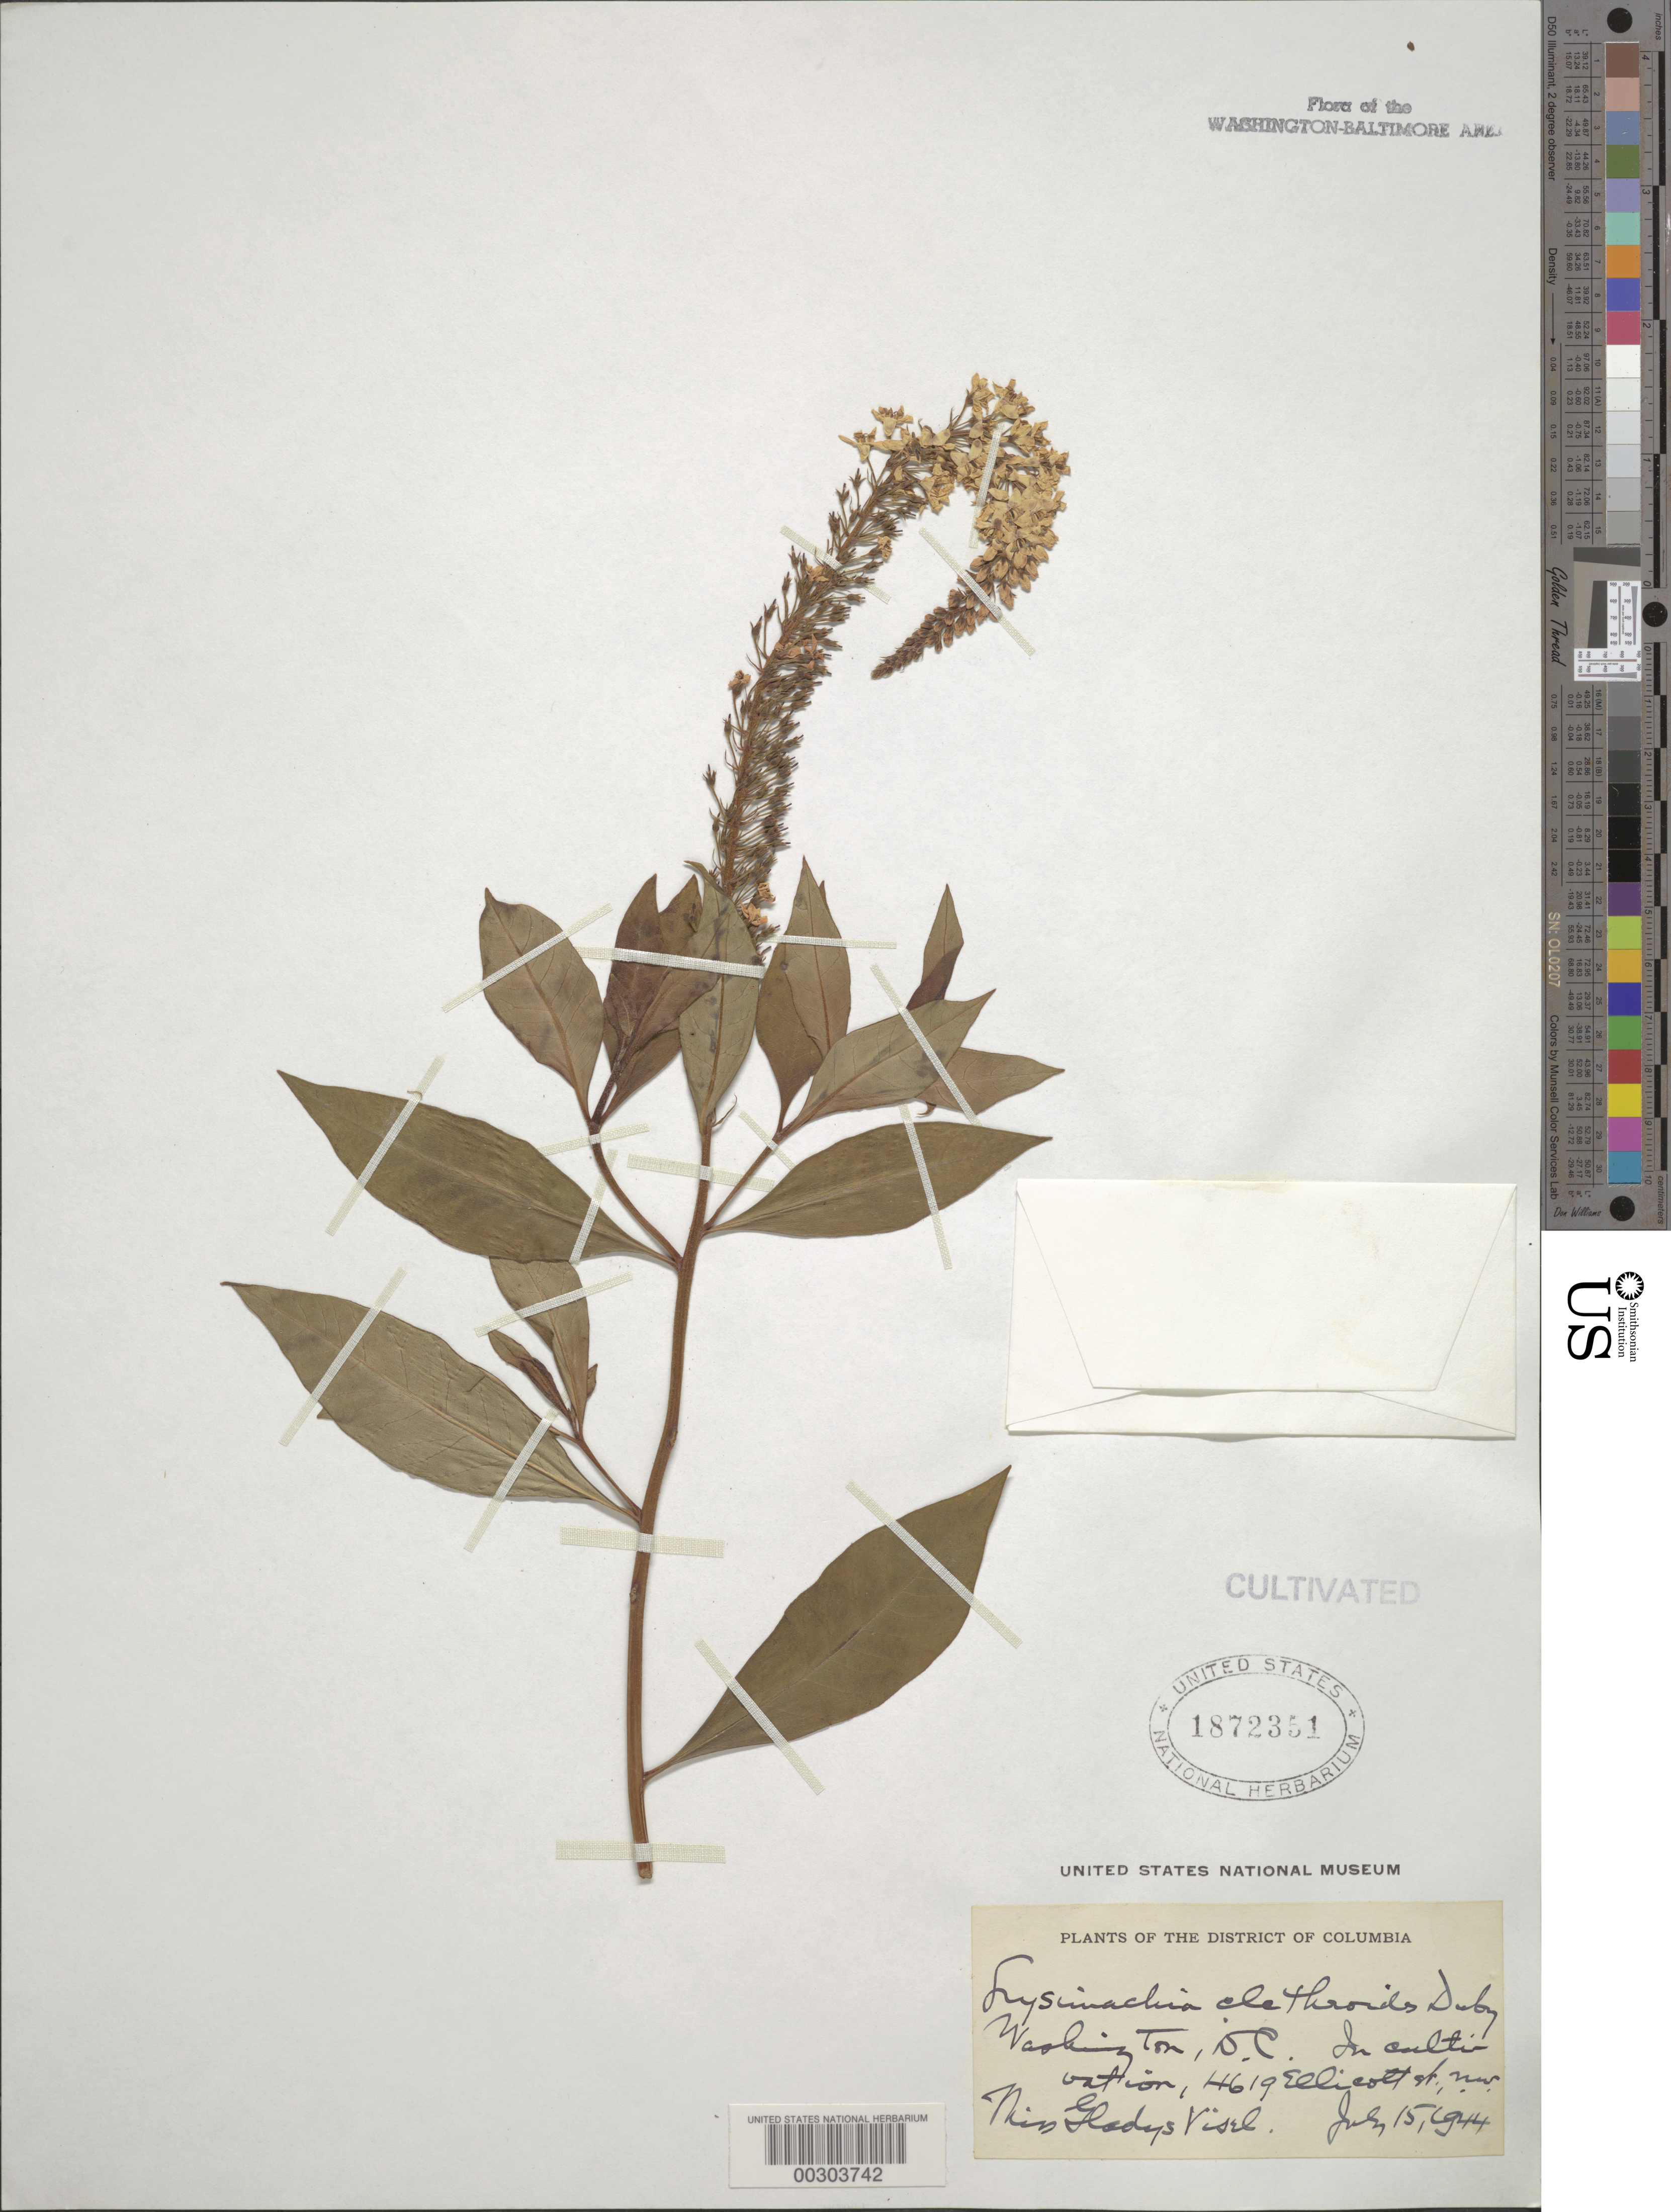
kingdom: Plantae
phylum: Tracheophyta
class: Magnoliopsida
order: Ericales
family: Primulaceae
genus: Lysimachia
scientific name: Lysimachia clethroides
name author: Duby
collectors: G. Visel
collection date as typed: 15 Jul 1944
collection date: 1944-07-15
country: United States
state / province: District of Columbia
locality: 4619 Ellicot St NW, Washington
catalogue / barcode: US 1872351